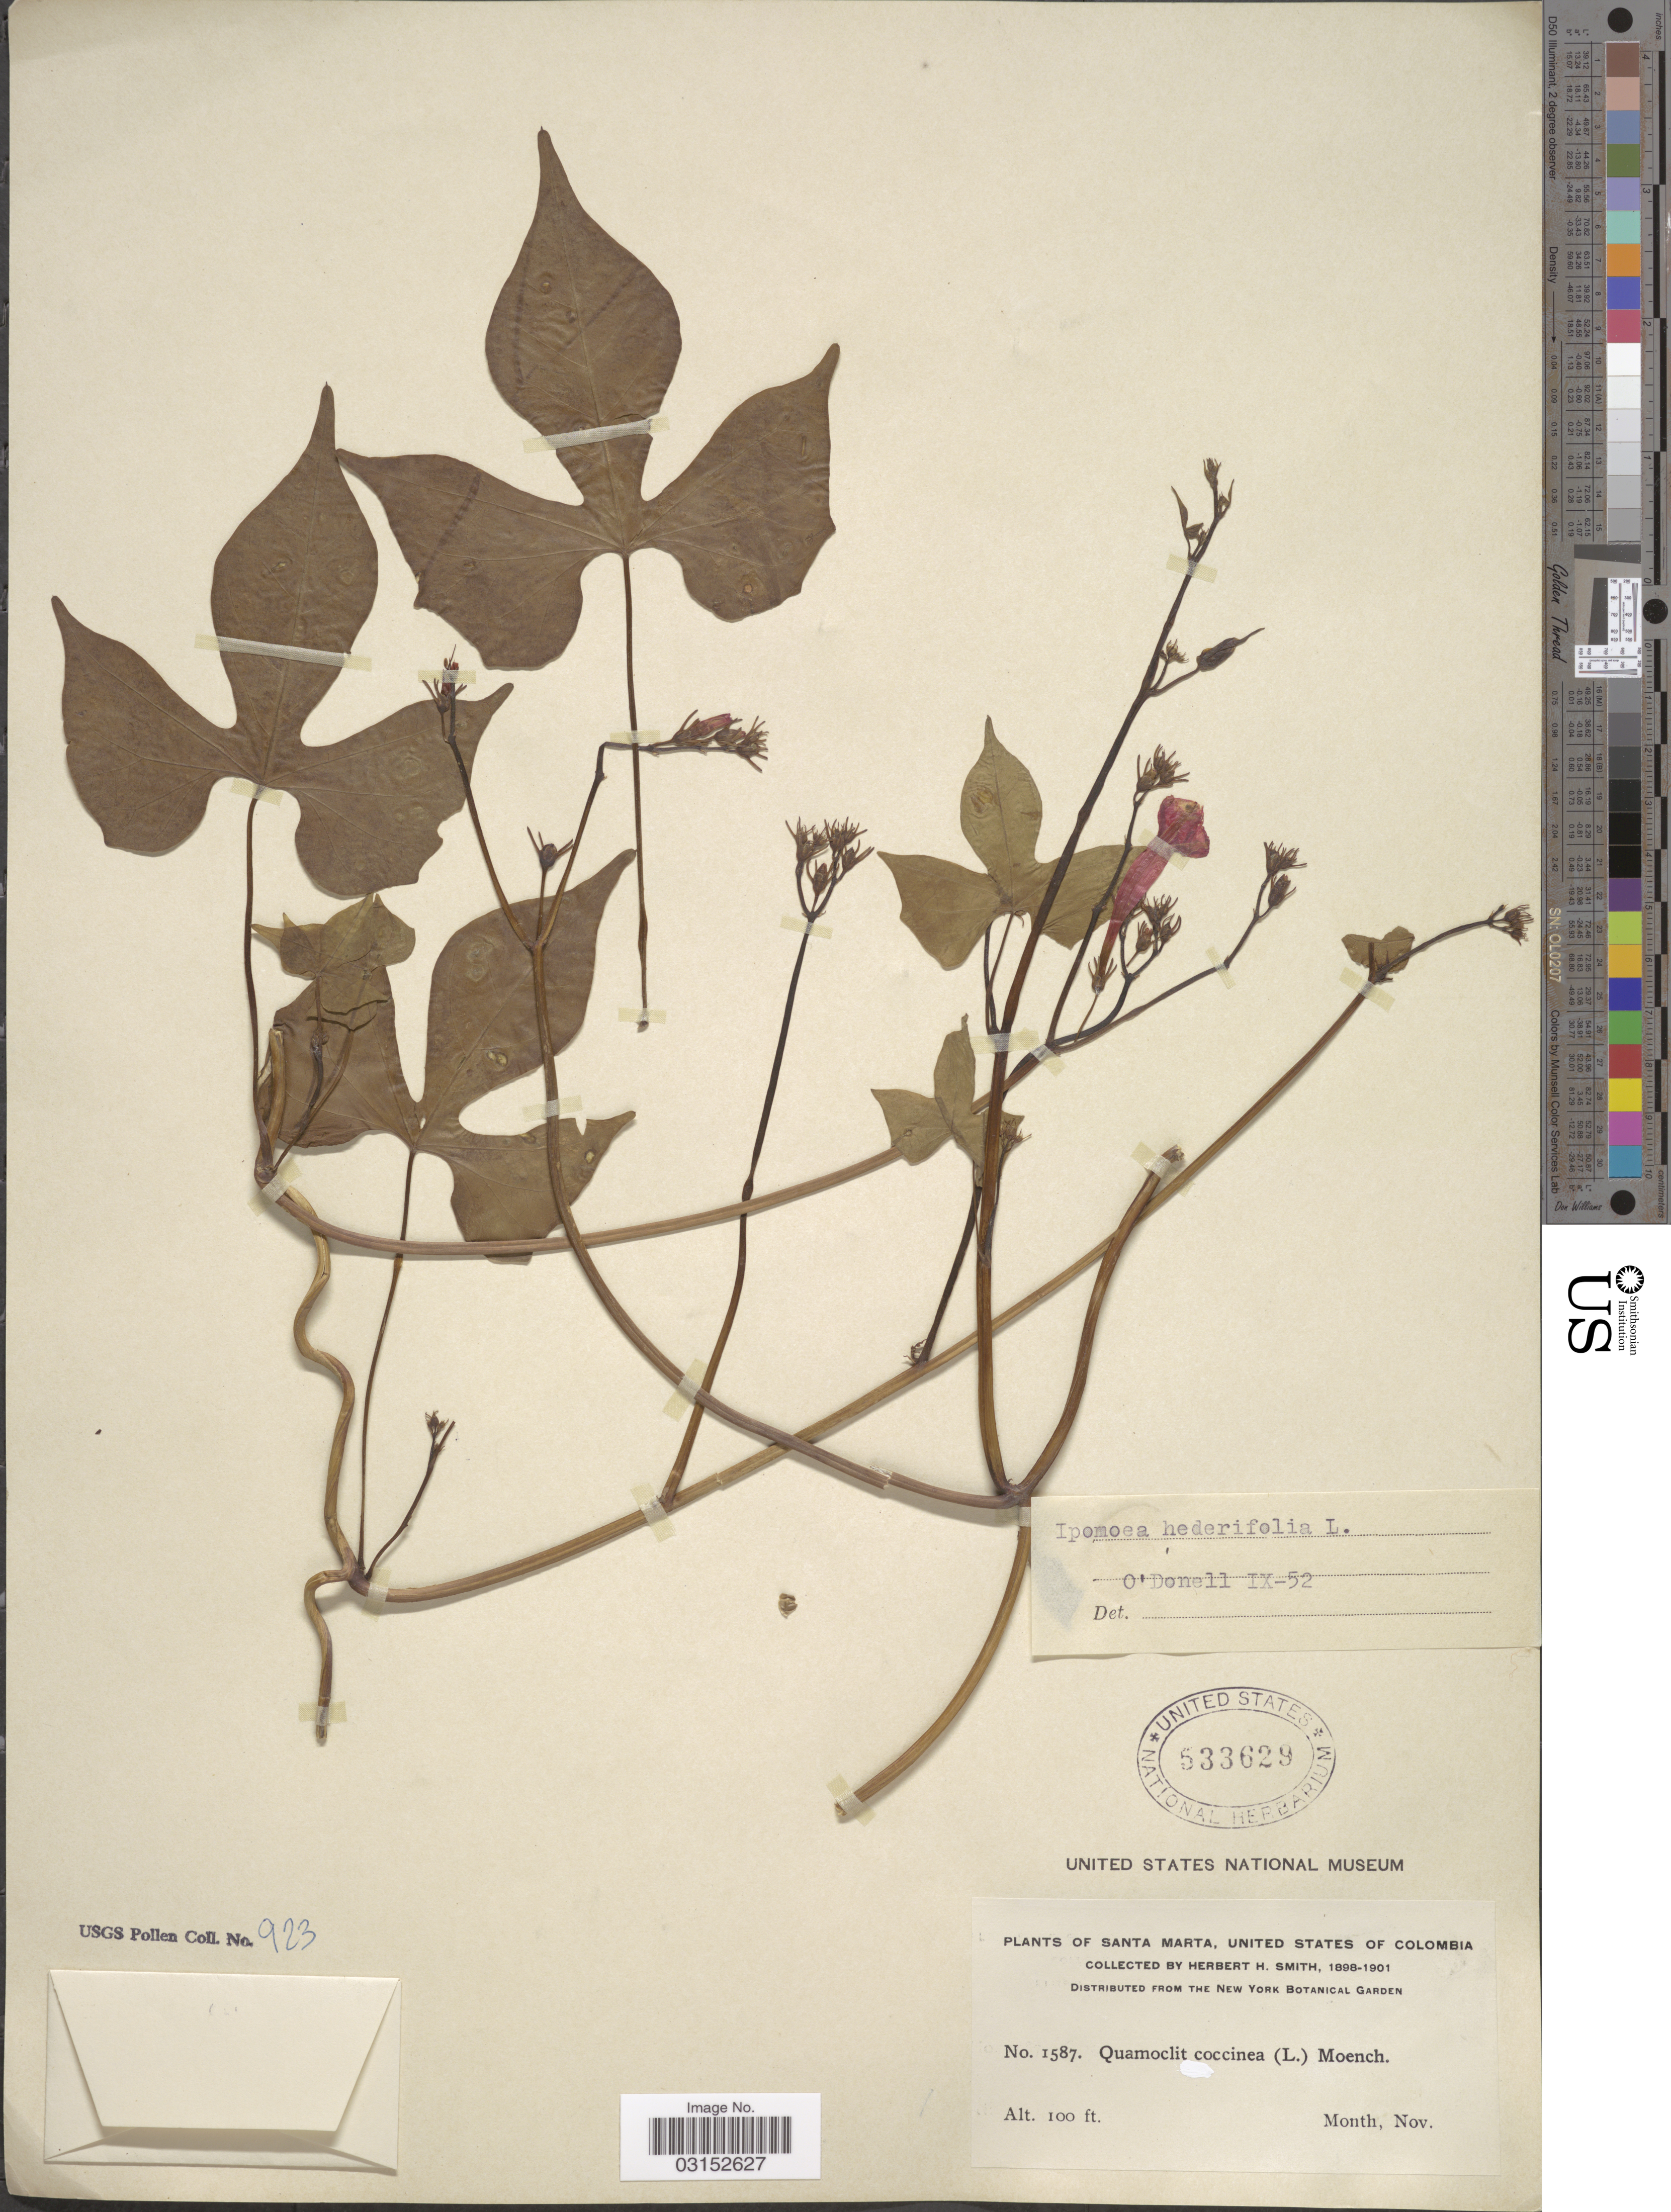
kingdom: Plantae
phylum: Tracheophyta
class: Magnoliopsida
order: Solanales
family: Convolvulaceae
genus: Ipomoea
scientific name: Ipomoea hederifolia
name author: L.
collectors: Herbert H. Smith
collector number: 1587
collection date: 1898-11/1901-11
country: Colombia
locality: Santa Marta.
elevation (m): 30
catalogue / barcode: US 533629